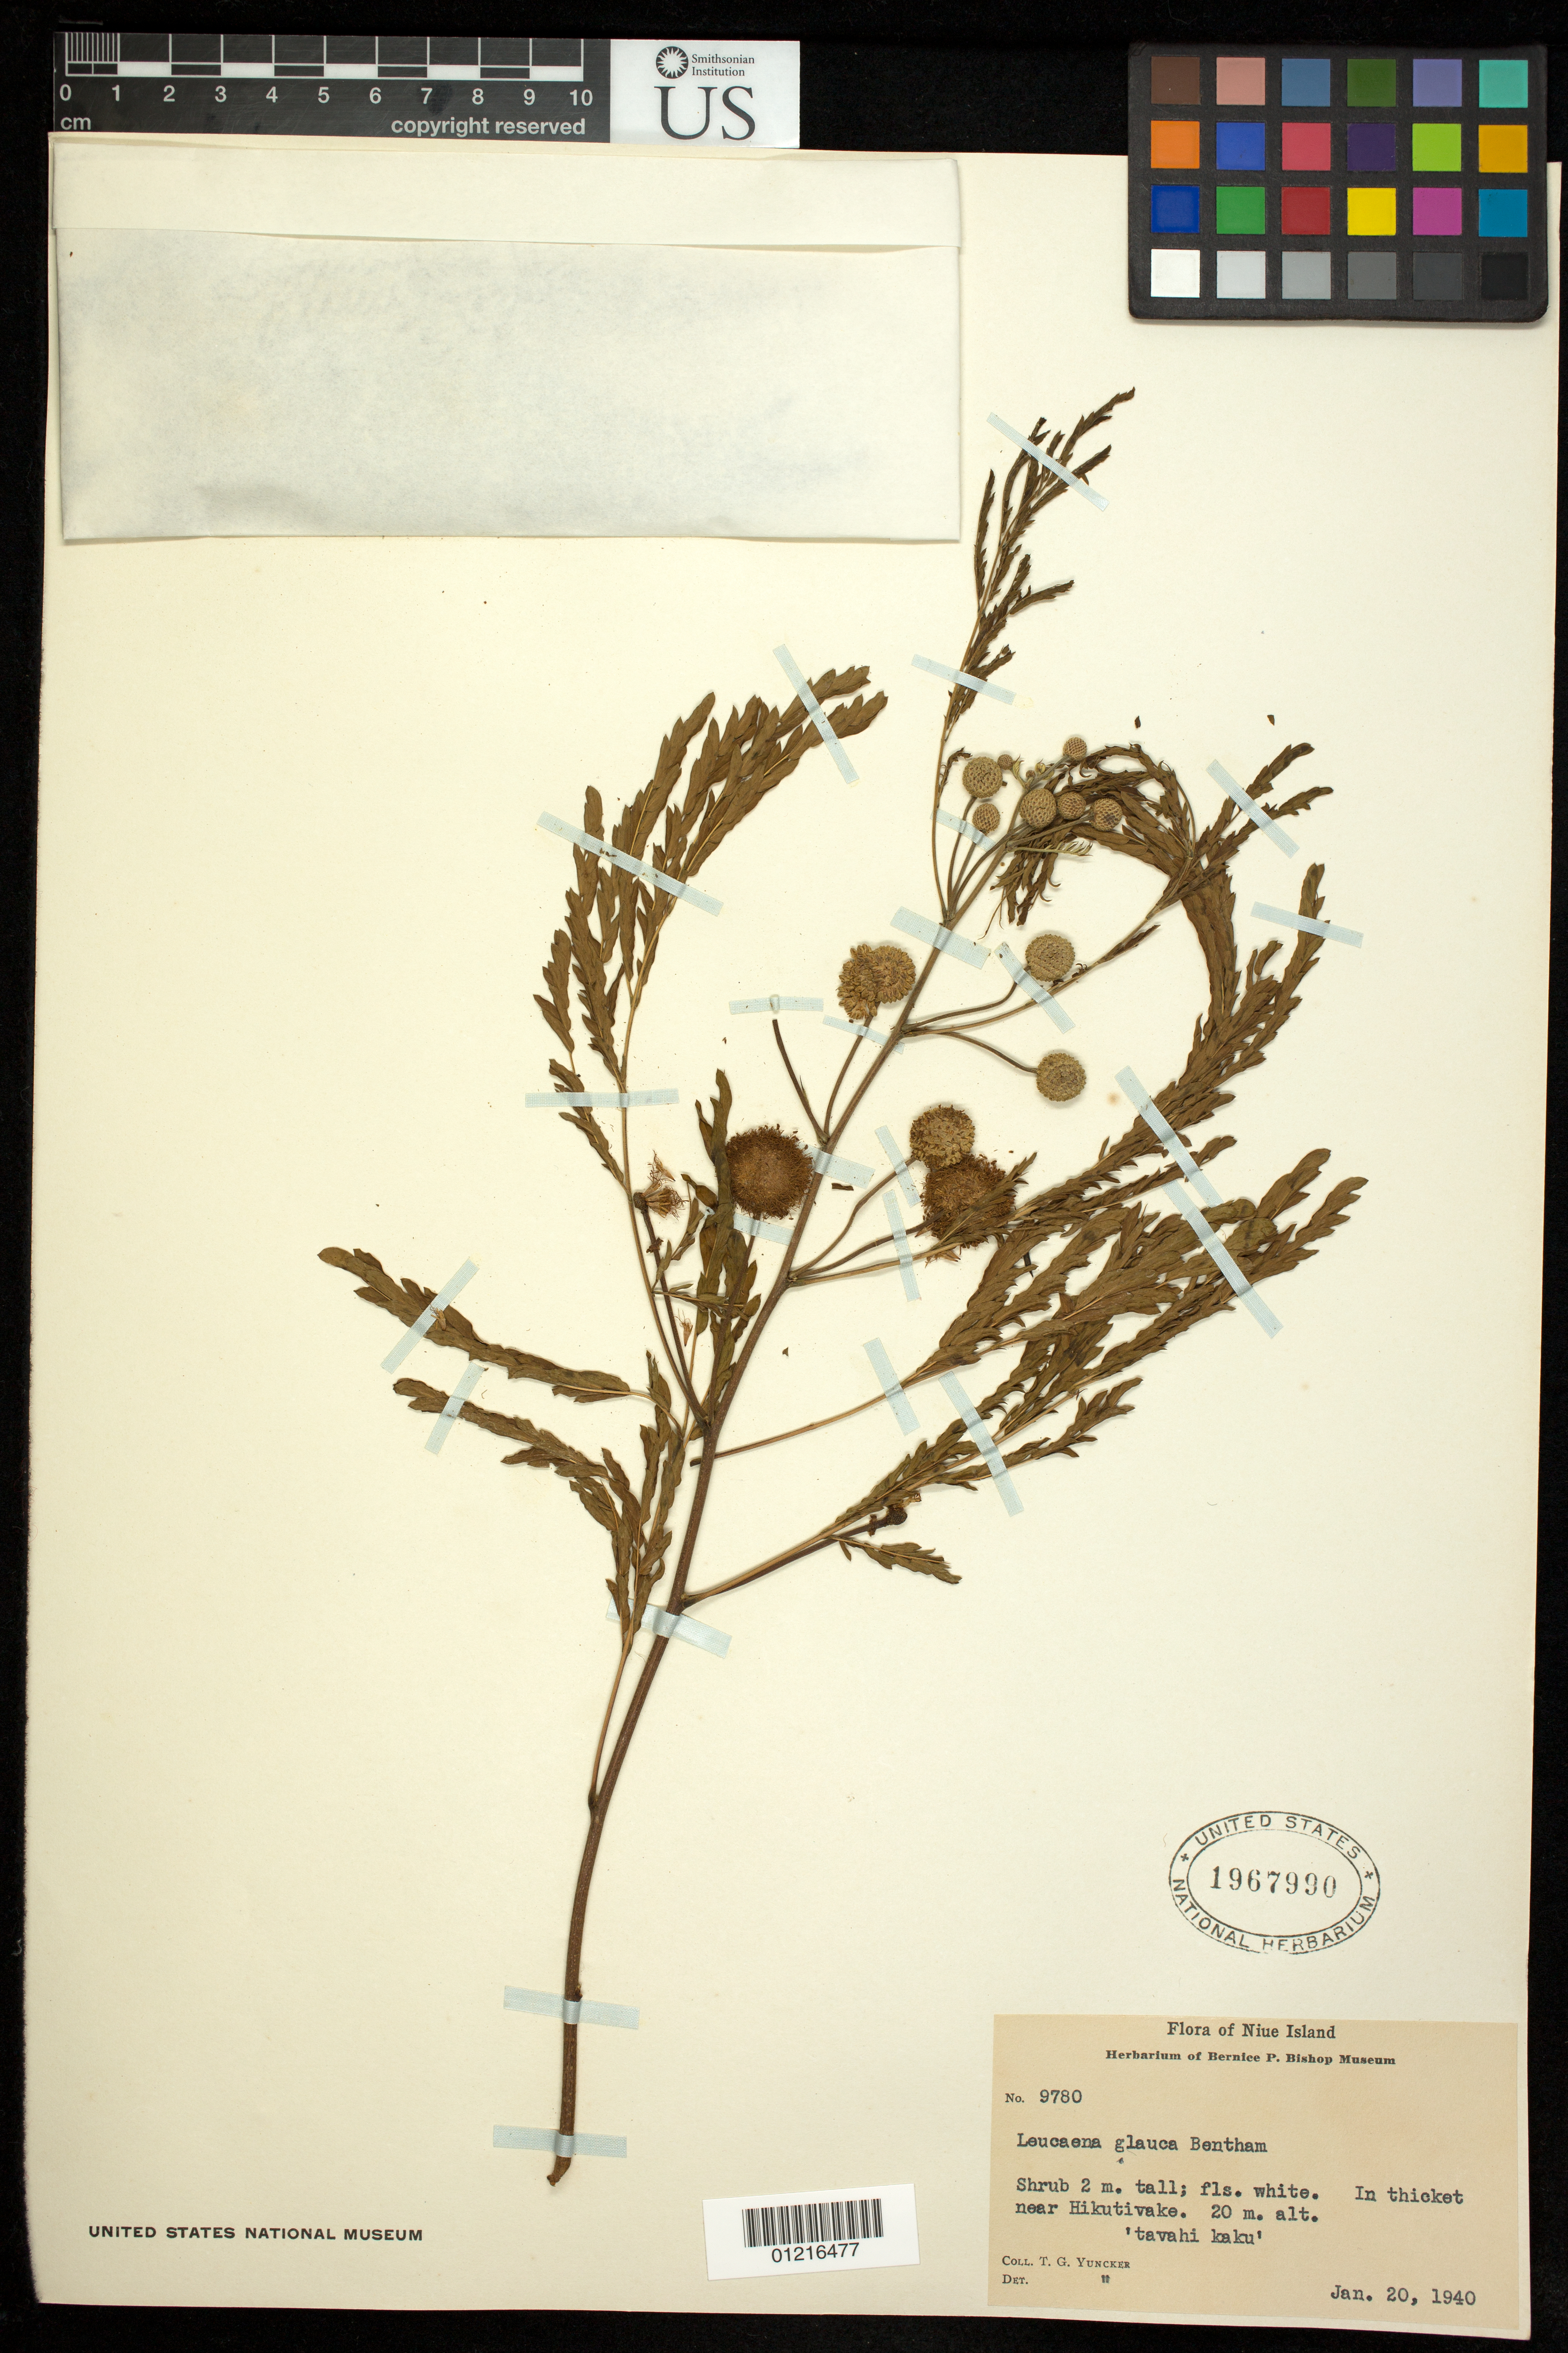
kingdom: Plantae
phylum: Tracheophyta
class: Magnoliopsida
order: Fabales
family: Fabaceae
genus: Leucaena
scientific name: Leucaena leucocephala subsp. leucocephala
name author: (Lam.) de Wit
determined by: Lorence, David H., (PTBG), National Tropical Botanical Garden (UNITED STATES)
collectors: T. G. Yuncker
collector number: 9780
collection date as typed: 20 Jan 1940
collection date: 1940-01-20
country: Niue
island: Niue I.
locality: Near Hikutivake village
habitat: In thicket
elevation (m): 20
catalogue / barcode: US 1967990